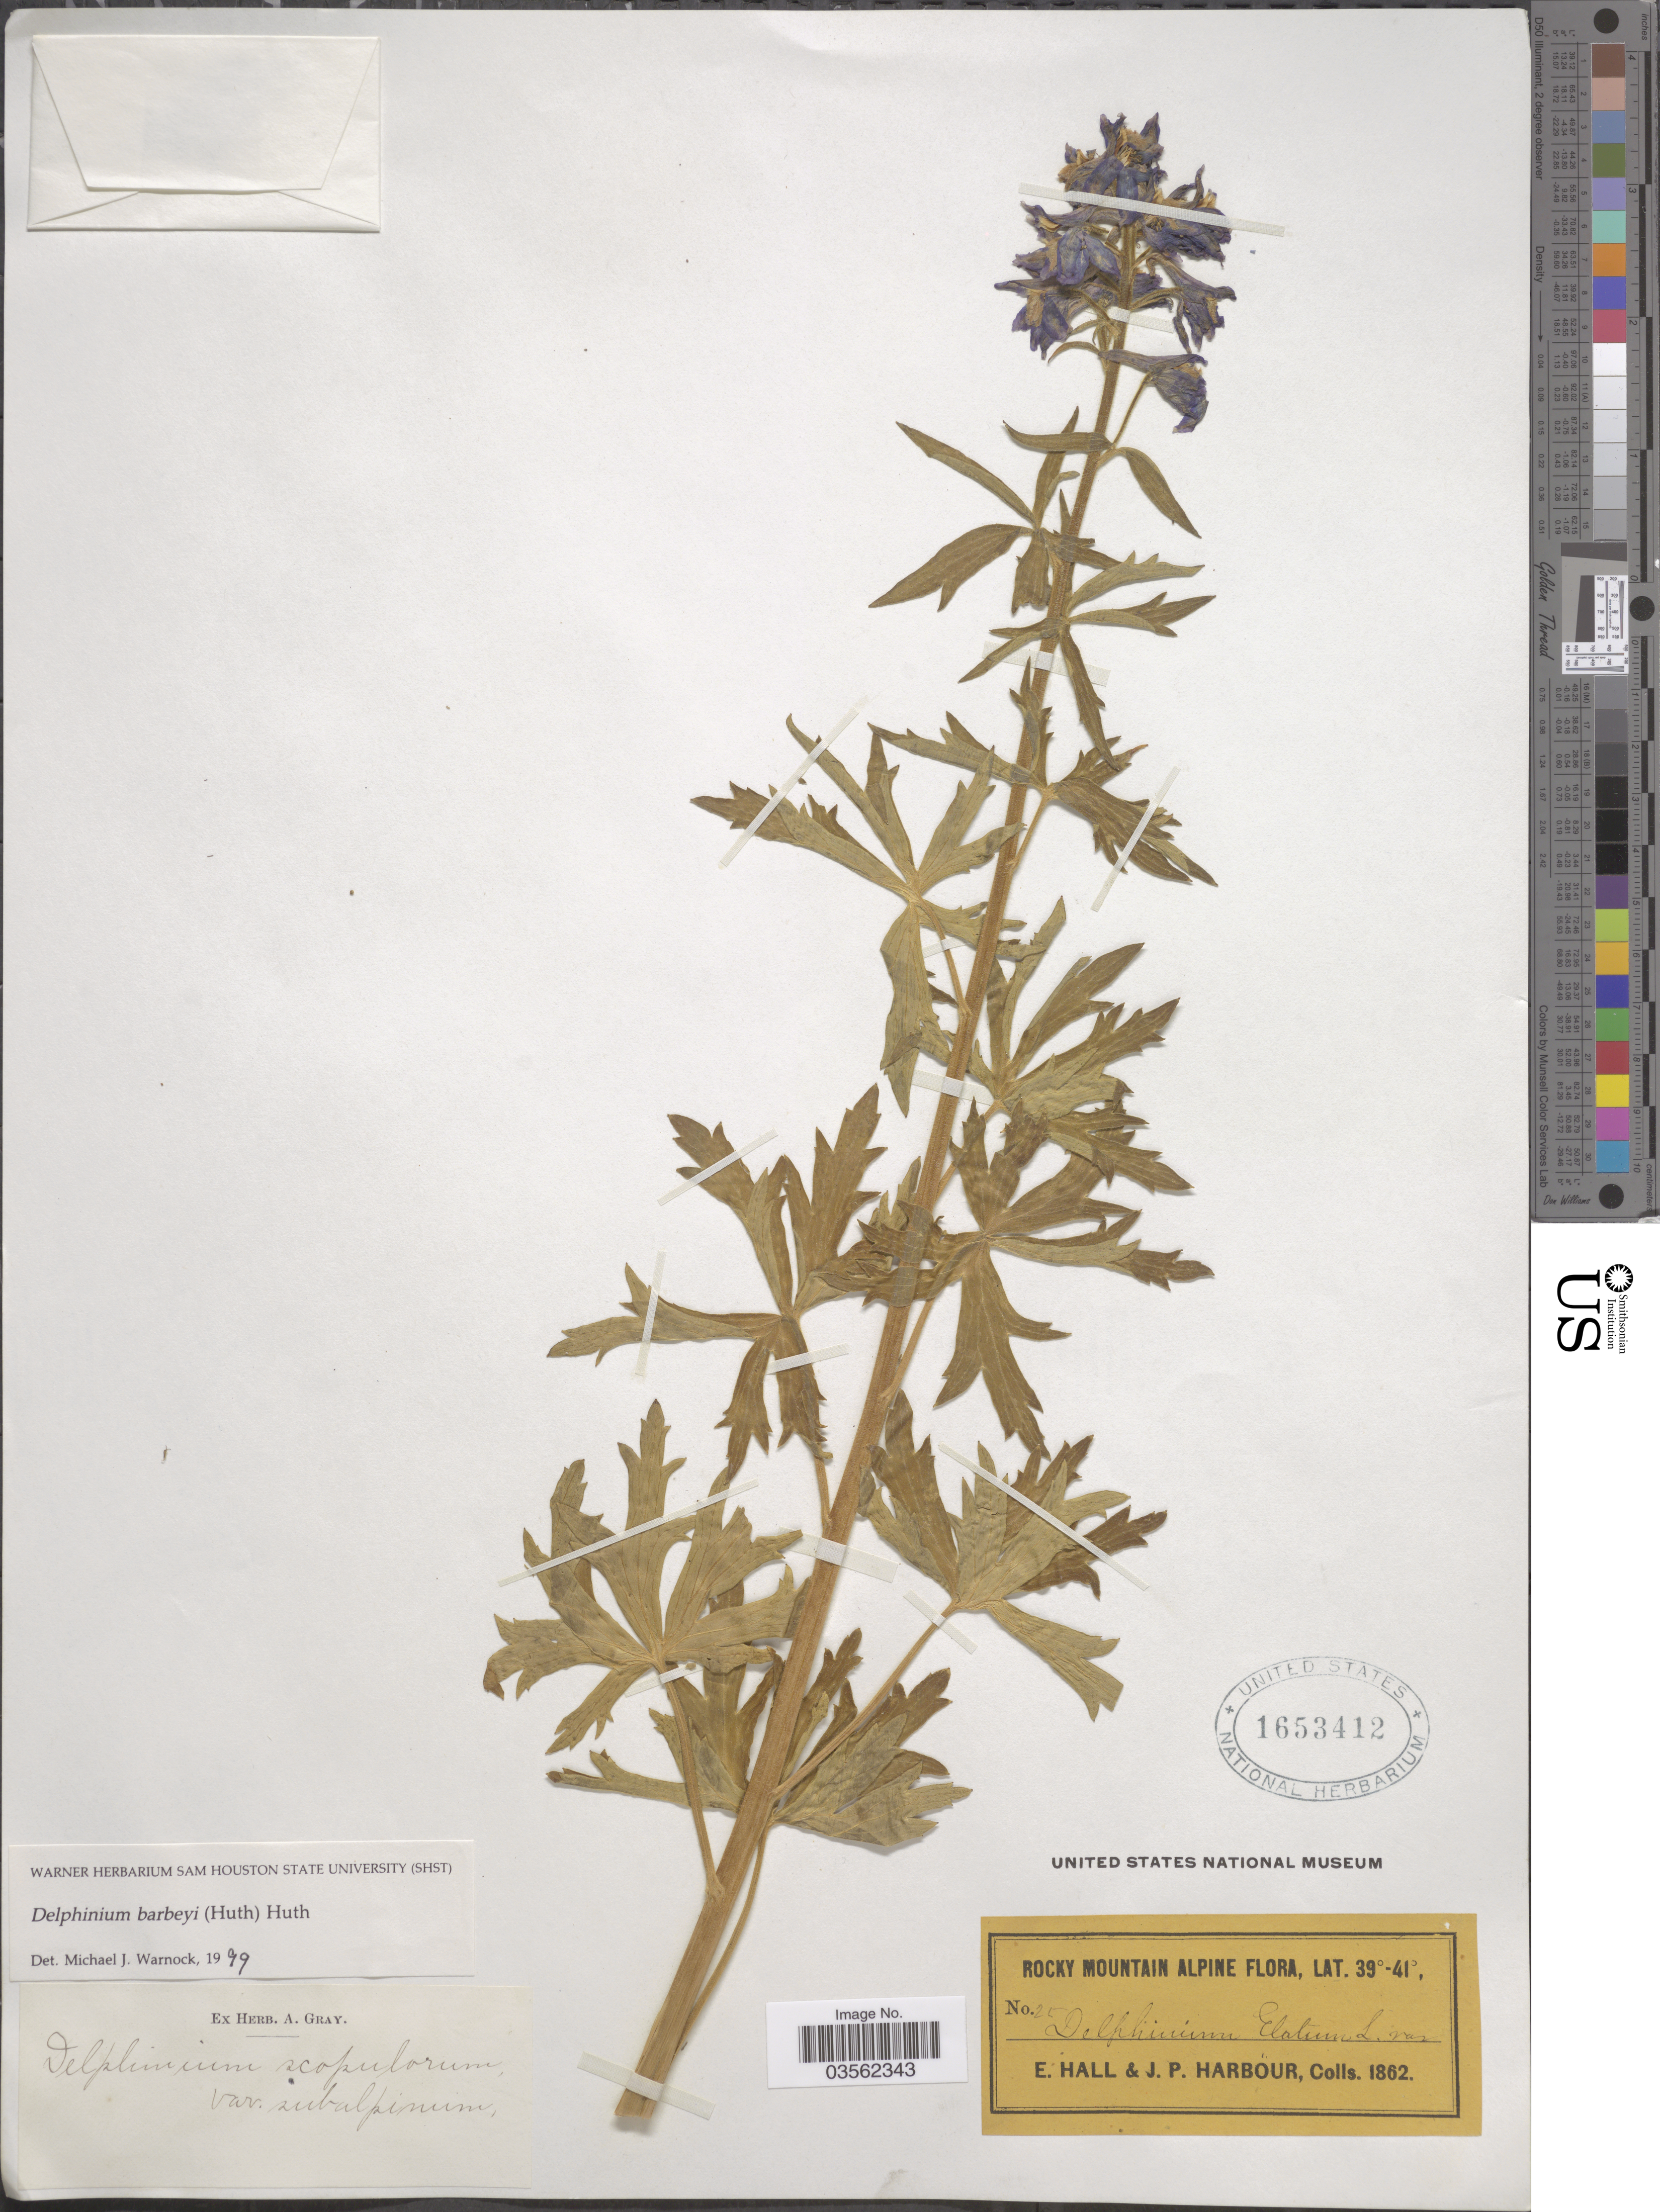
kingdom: Plantae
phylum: Tracheophyta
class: Magnoliopsida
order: Ranunculales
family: Ranunculaceae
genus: Delphinium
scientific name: Delphinium barbeyi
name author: (Huth) Huth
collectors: E. Hall & J. Harbour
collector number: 25*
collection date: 1862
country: United States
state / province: Colorado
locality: Rocky Mountain Alpine.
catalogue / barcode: US 1653412